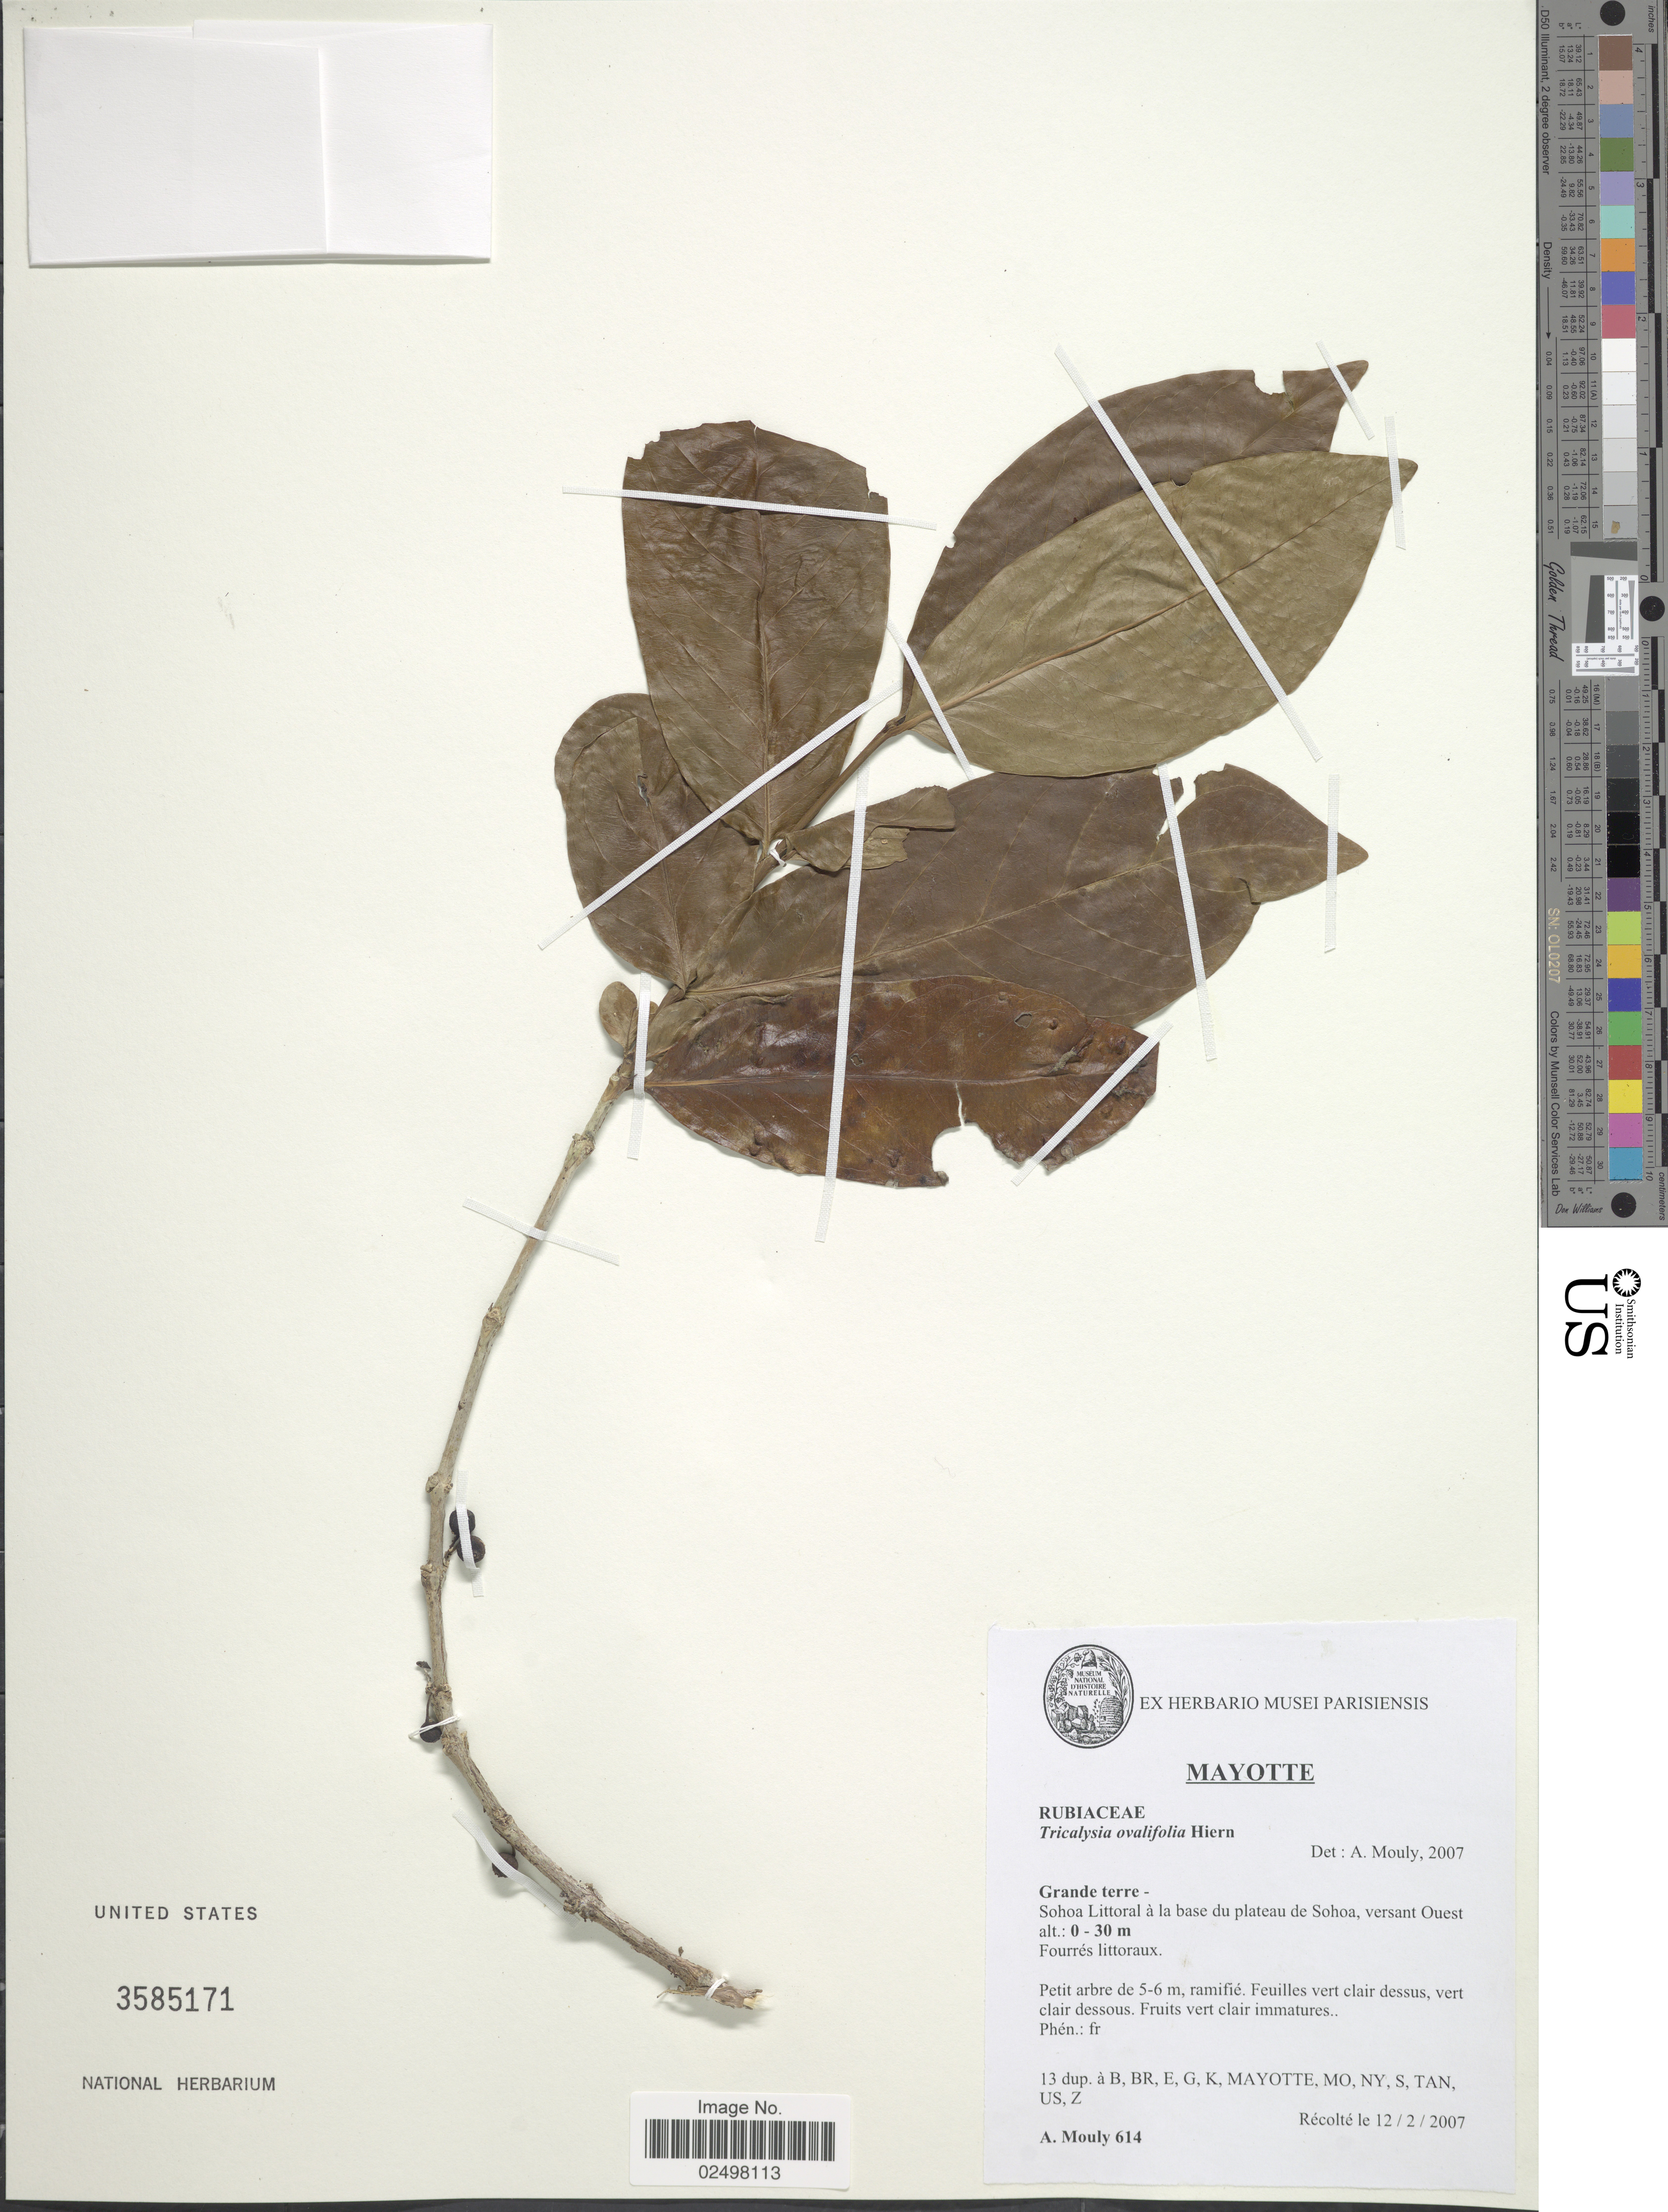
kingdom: Plantae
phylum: Tracheophyta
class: Magnoliopsida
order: Gentianales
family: Rubiaceae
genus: Tricalysia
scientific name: Tricalysia ovalifolia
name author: Hiern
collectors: A. Mouly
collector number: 614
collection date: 2007-02-12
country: Comoros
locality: Mayotte, Grande terre, Sohoa Littoral a la base du plateau de Sohoa, versant Ouest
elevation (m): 0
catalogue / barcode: US 3585171